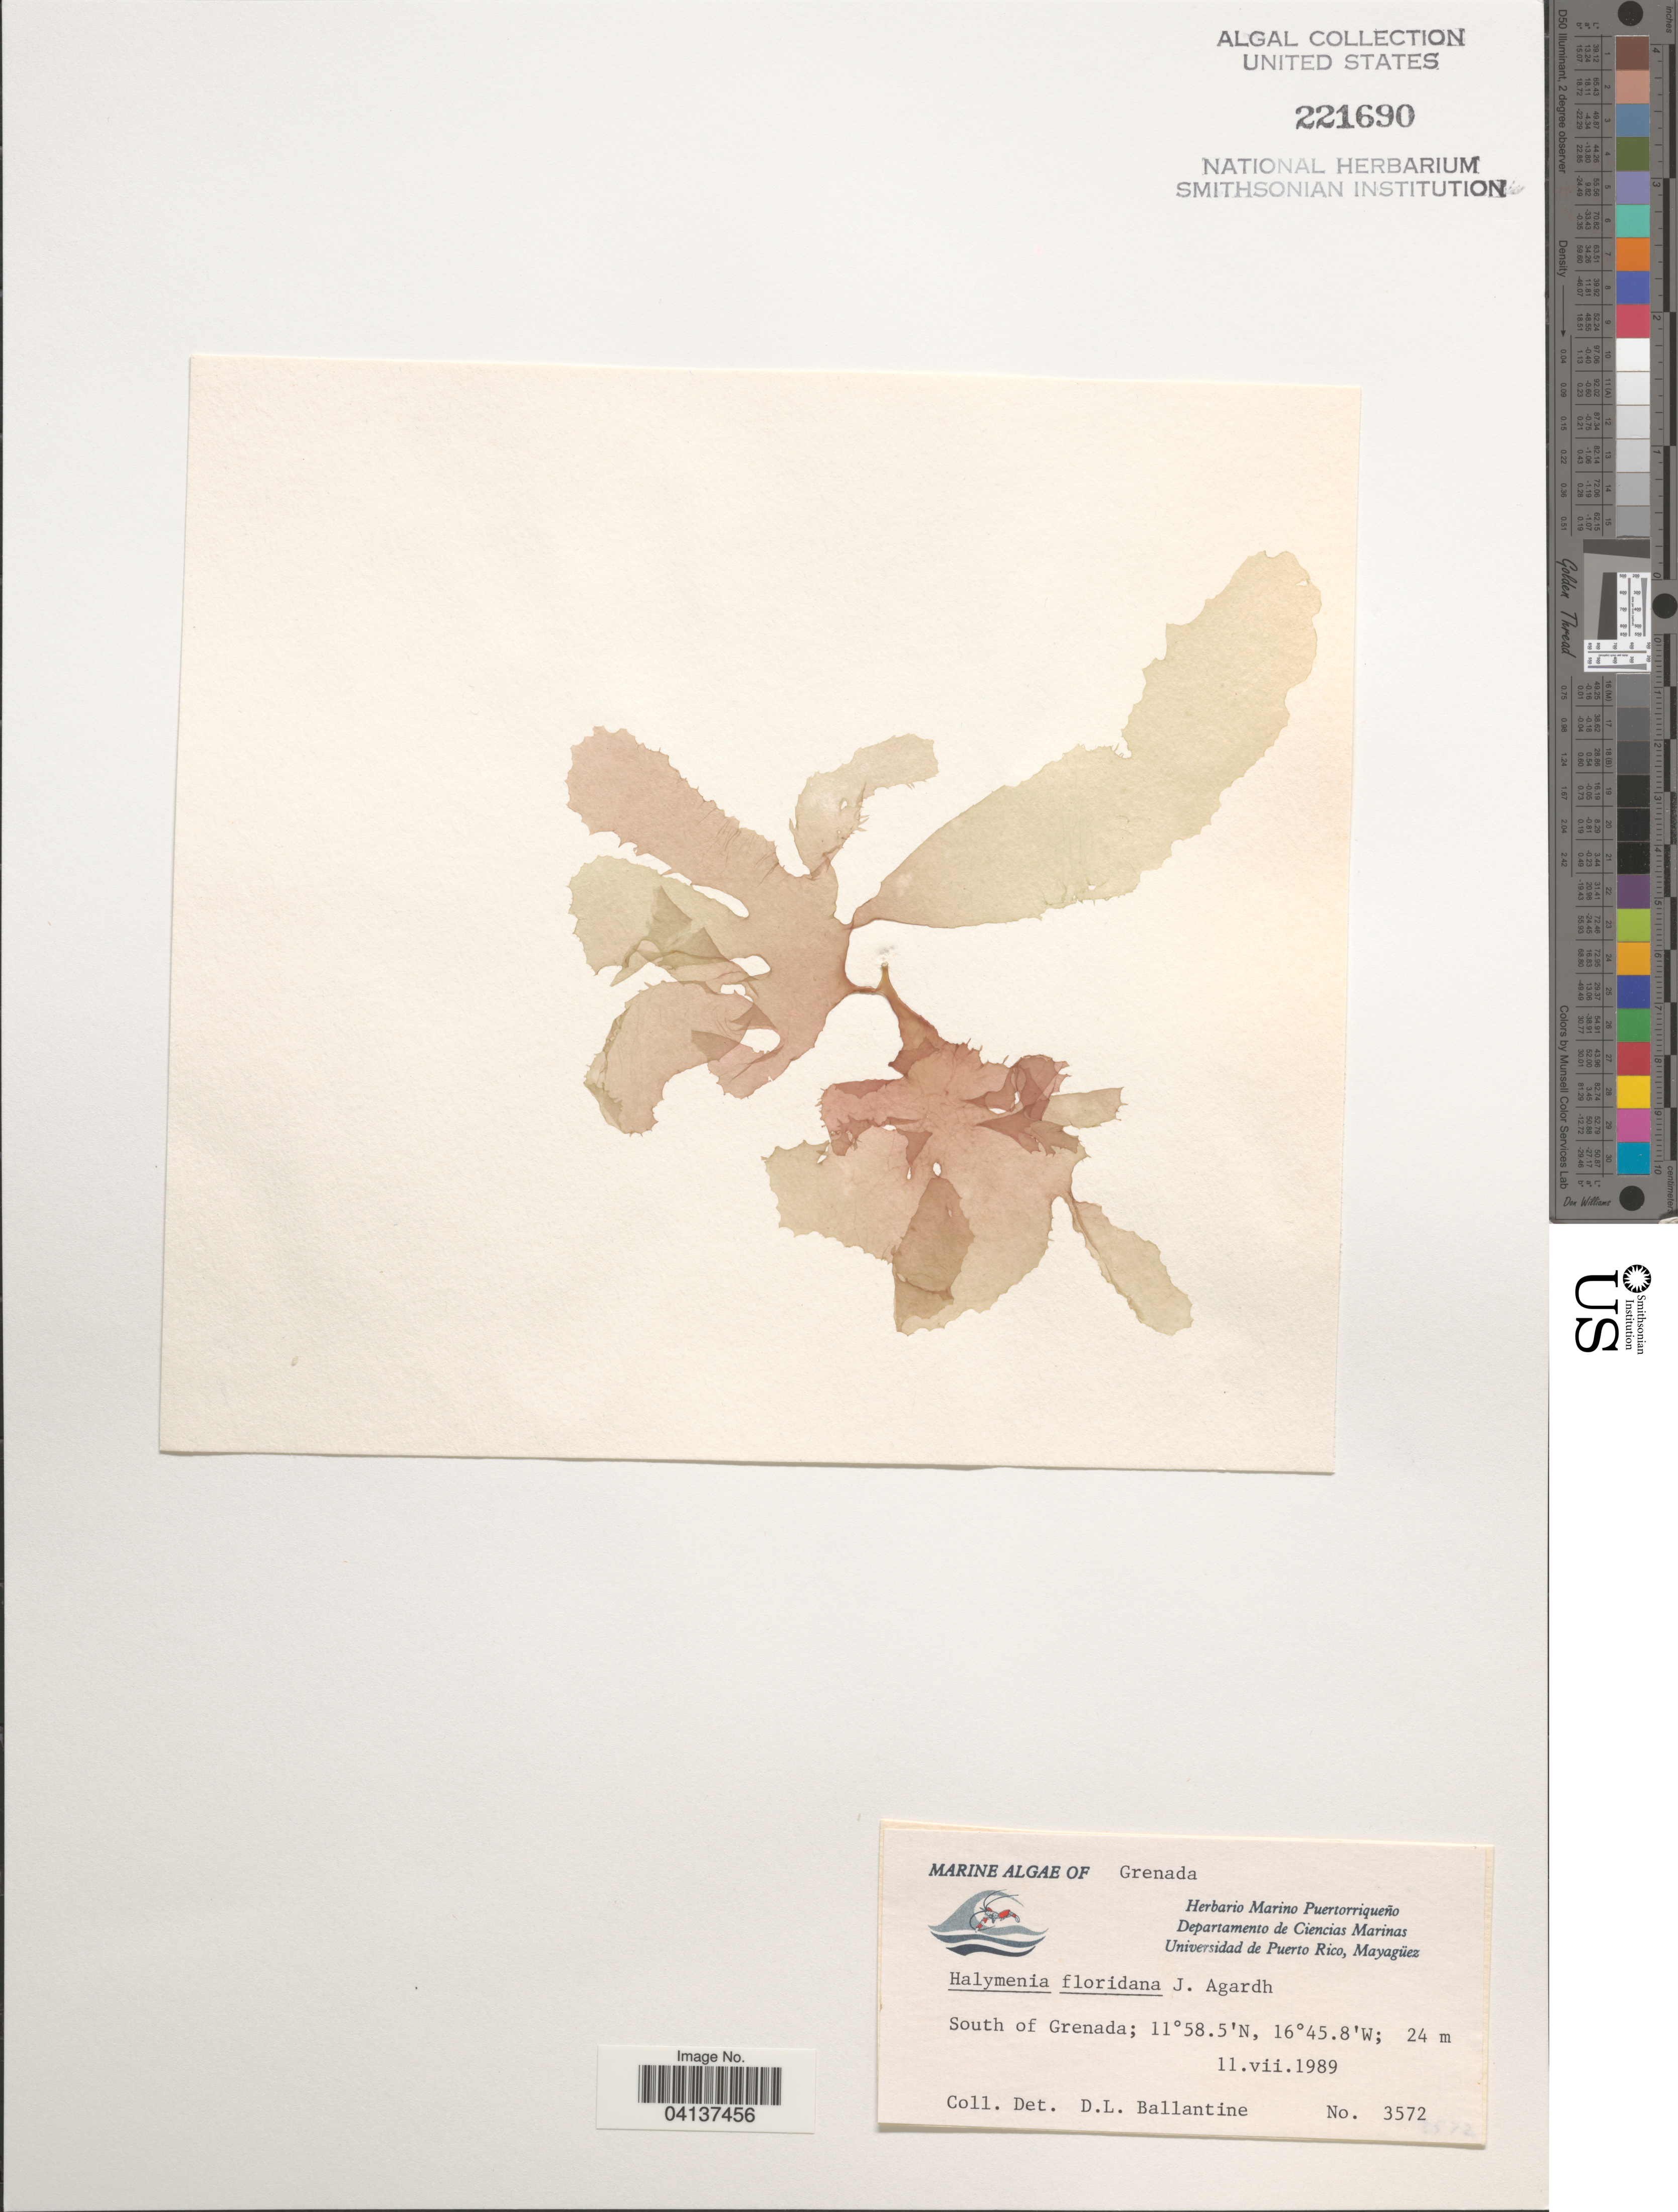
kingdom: Plantae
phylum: Rhodophyta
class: Florideophyceae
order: Halymeniales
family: Halymeniaceae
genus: Halymenia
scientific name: Halymenia floridana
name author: J. Agardh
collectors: D.L. Ballantine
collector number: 3572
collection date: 1989-07-11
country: Grenada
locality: South of Grenada.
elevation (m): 24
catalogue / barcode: US 221690